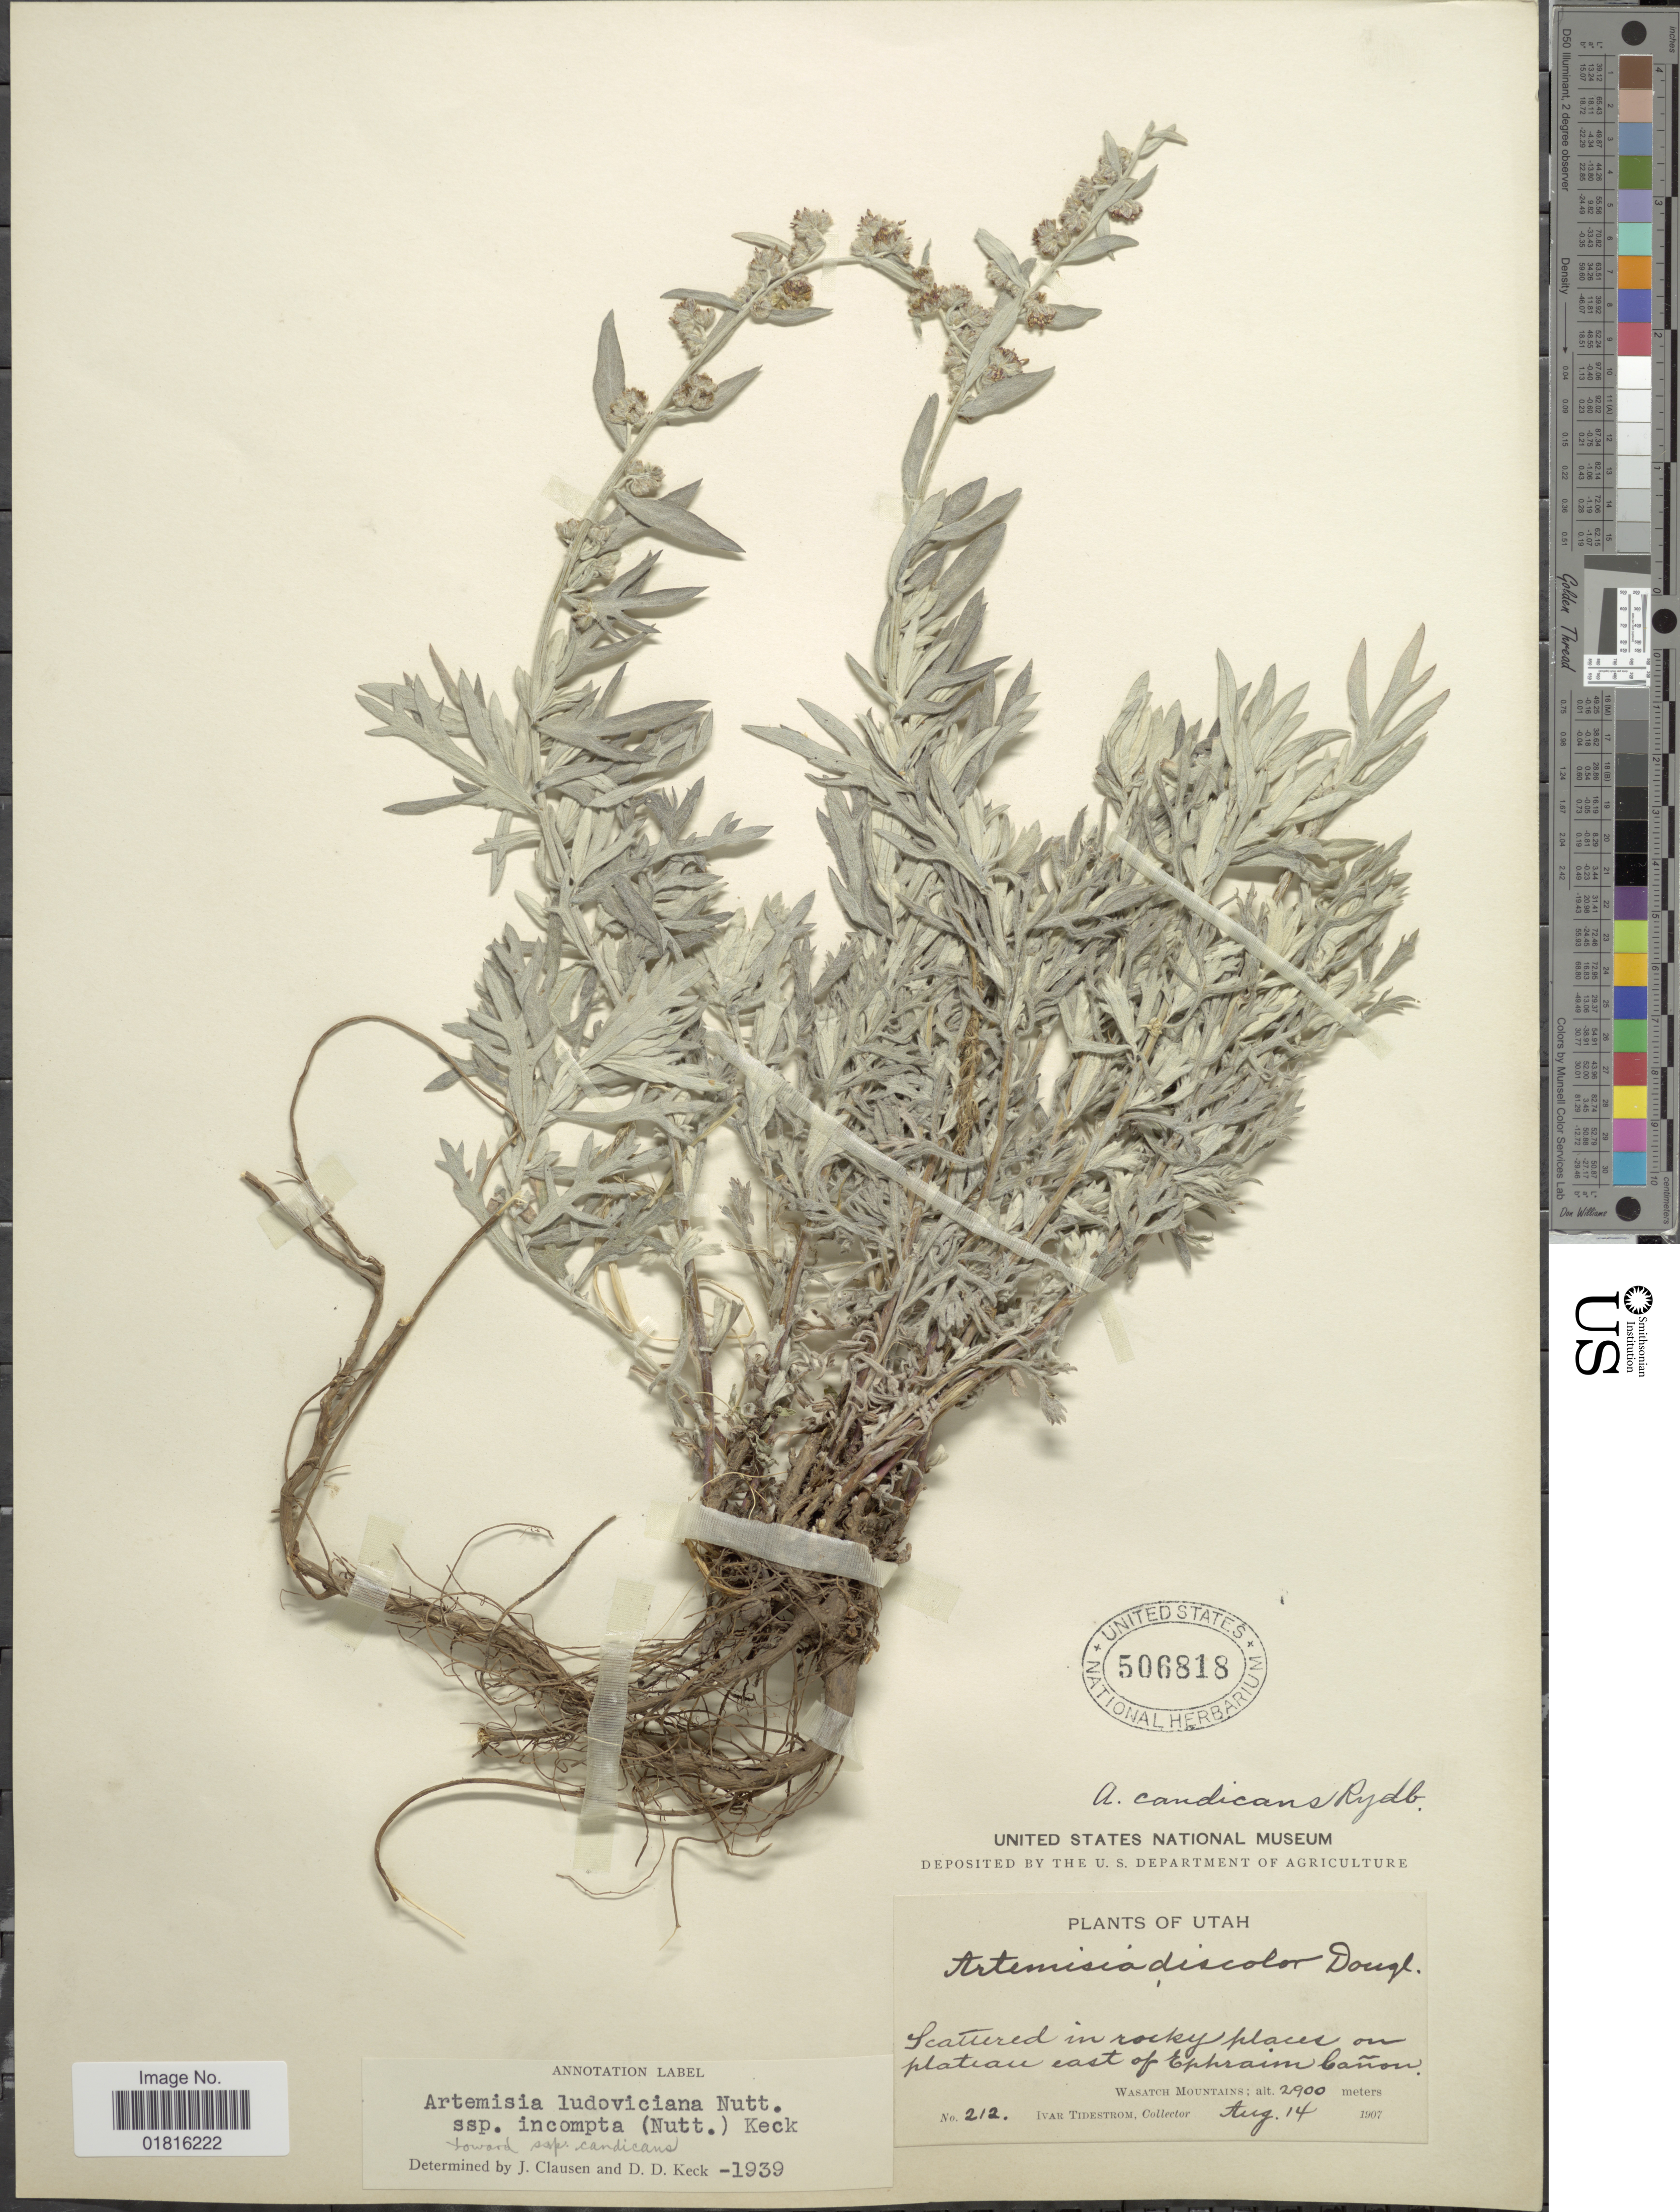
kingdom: Plantae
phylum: Tracheophyta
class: Magnoliopsida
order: Asterales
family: Asteraceae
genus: Artemisia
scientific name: Artemisia ludoviciana subsp. incompta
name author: (Nutt.) D.D. Keck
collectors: I. F. Tidestrom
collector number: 212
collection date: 1907-08-14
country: United States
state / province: Utah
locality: Scattered in rocky places on plateau east of Ephraim Cañon, Wasatch Mountains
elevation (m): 2900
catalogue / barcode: US 506818